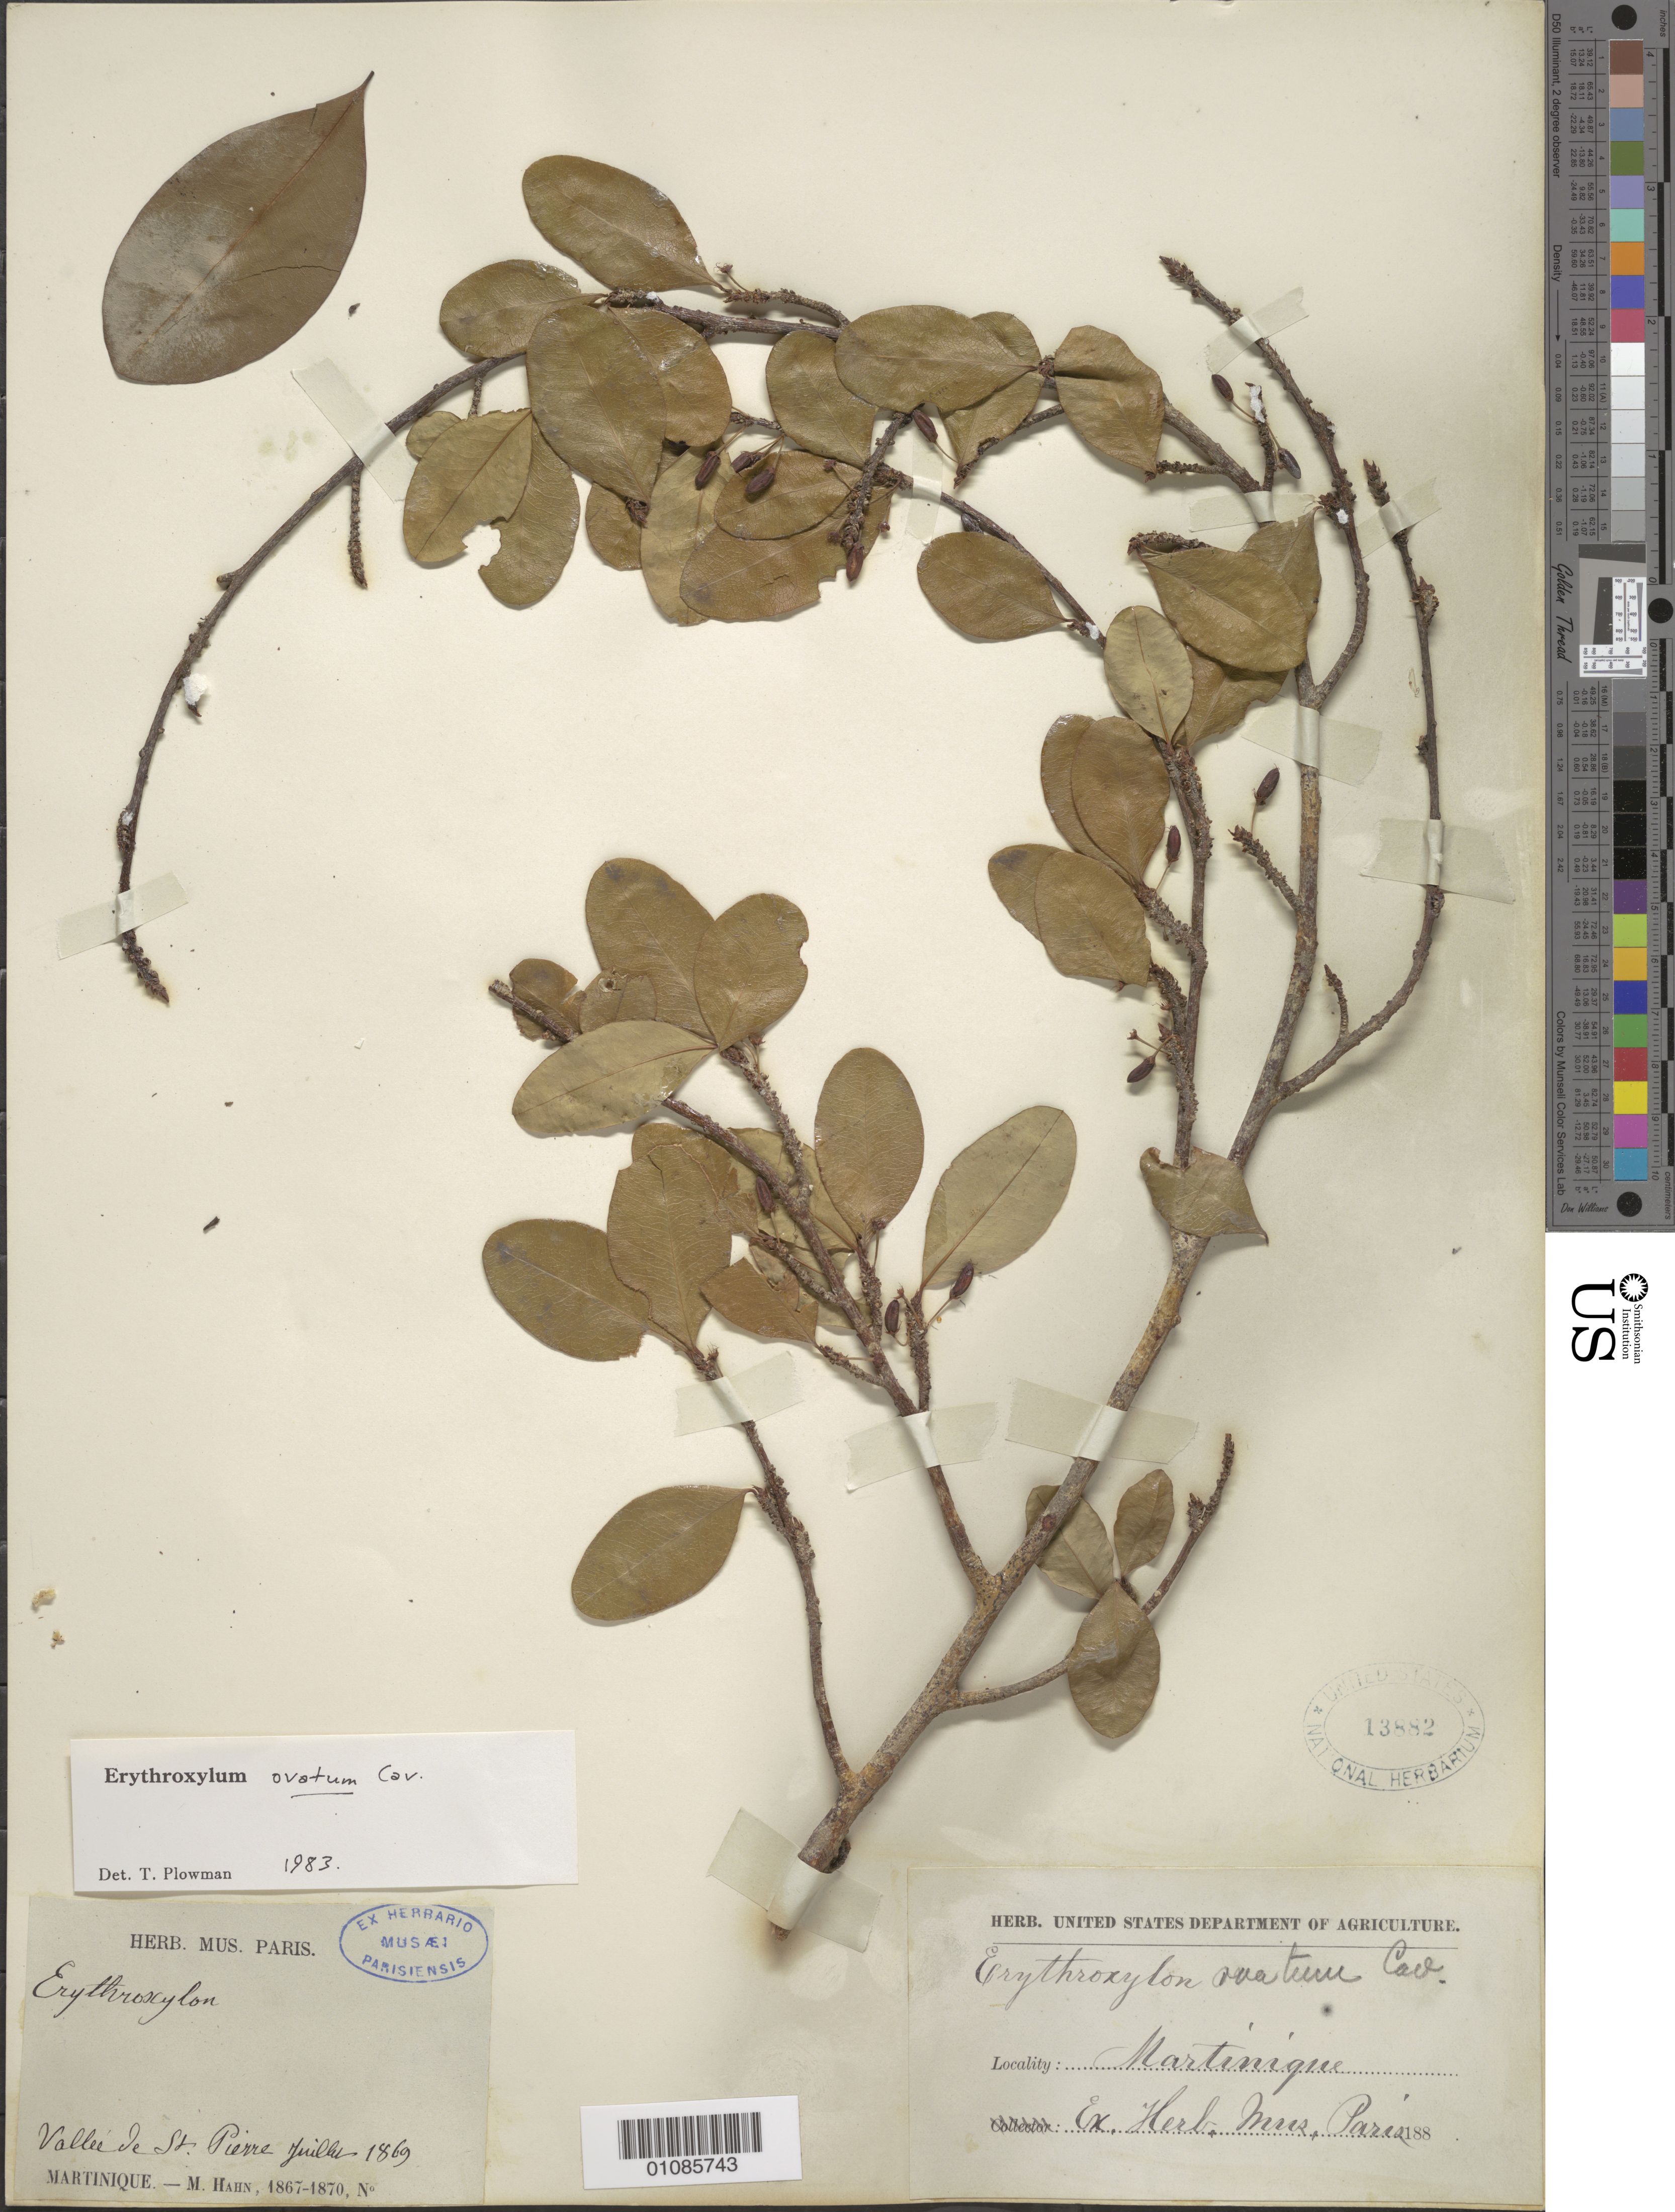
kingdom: Plantae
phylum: Tracheophyta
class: Magnoliopsida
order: Malpighiales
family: Erythroxylaceae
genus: Erythroxylum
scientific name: Erythroxylum ovatum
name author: Cav.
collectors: M. Hahn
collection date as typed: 1869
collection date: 1869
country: Martinique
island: Martinique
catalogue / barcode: US 13882